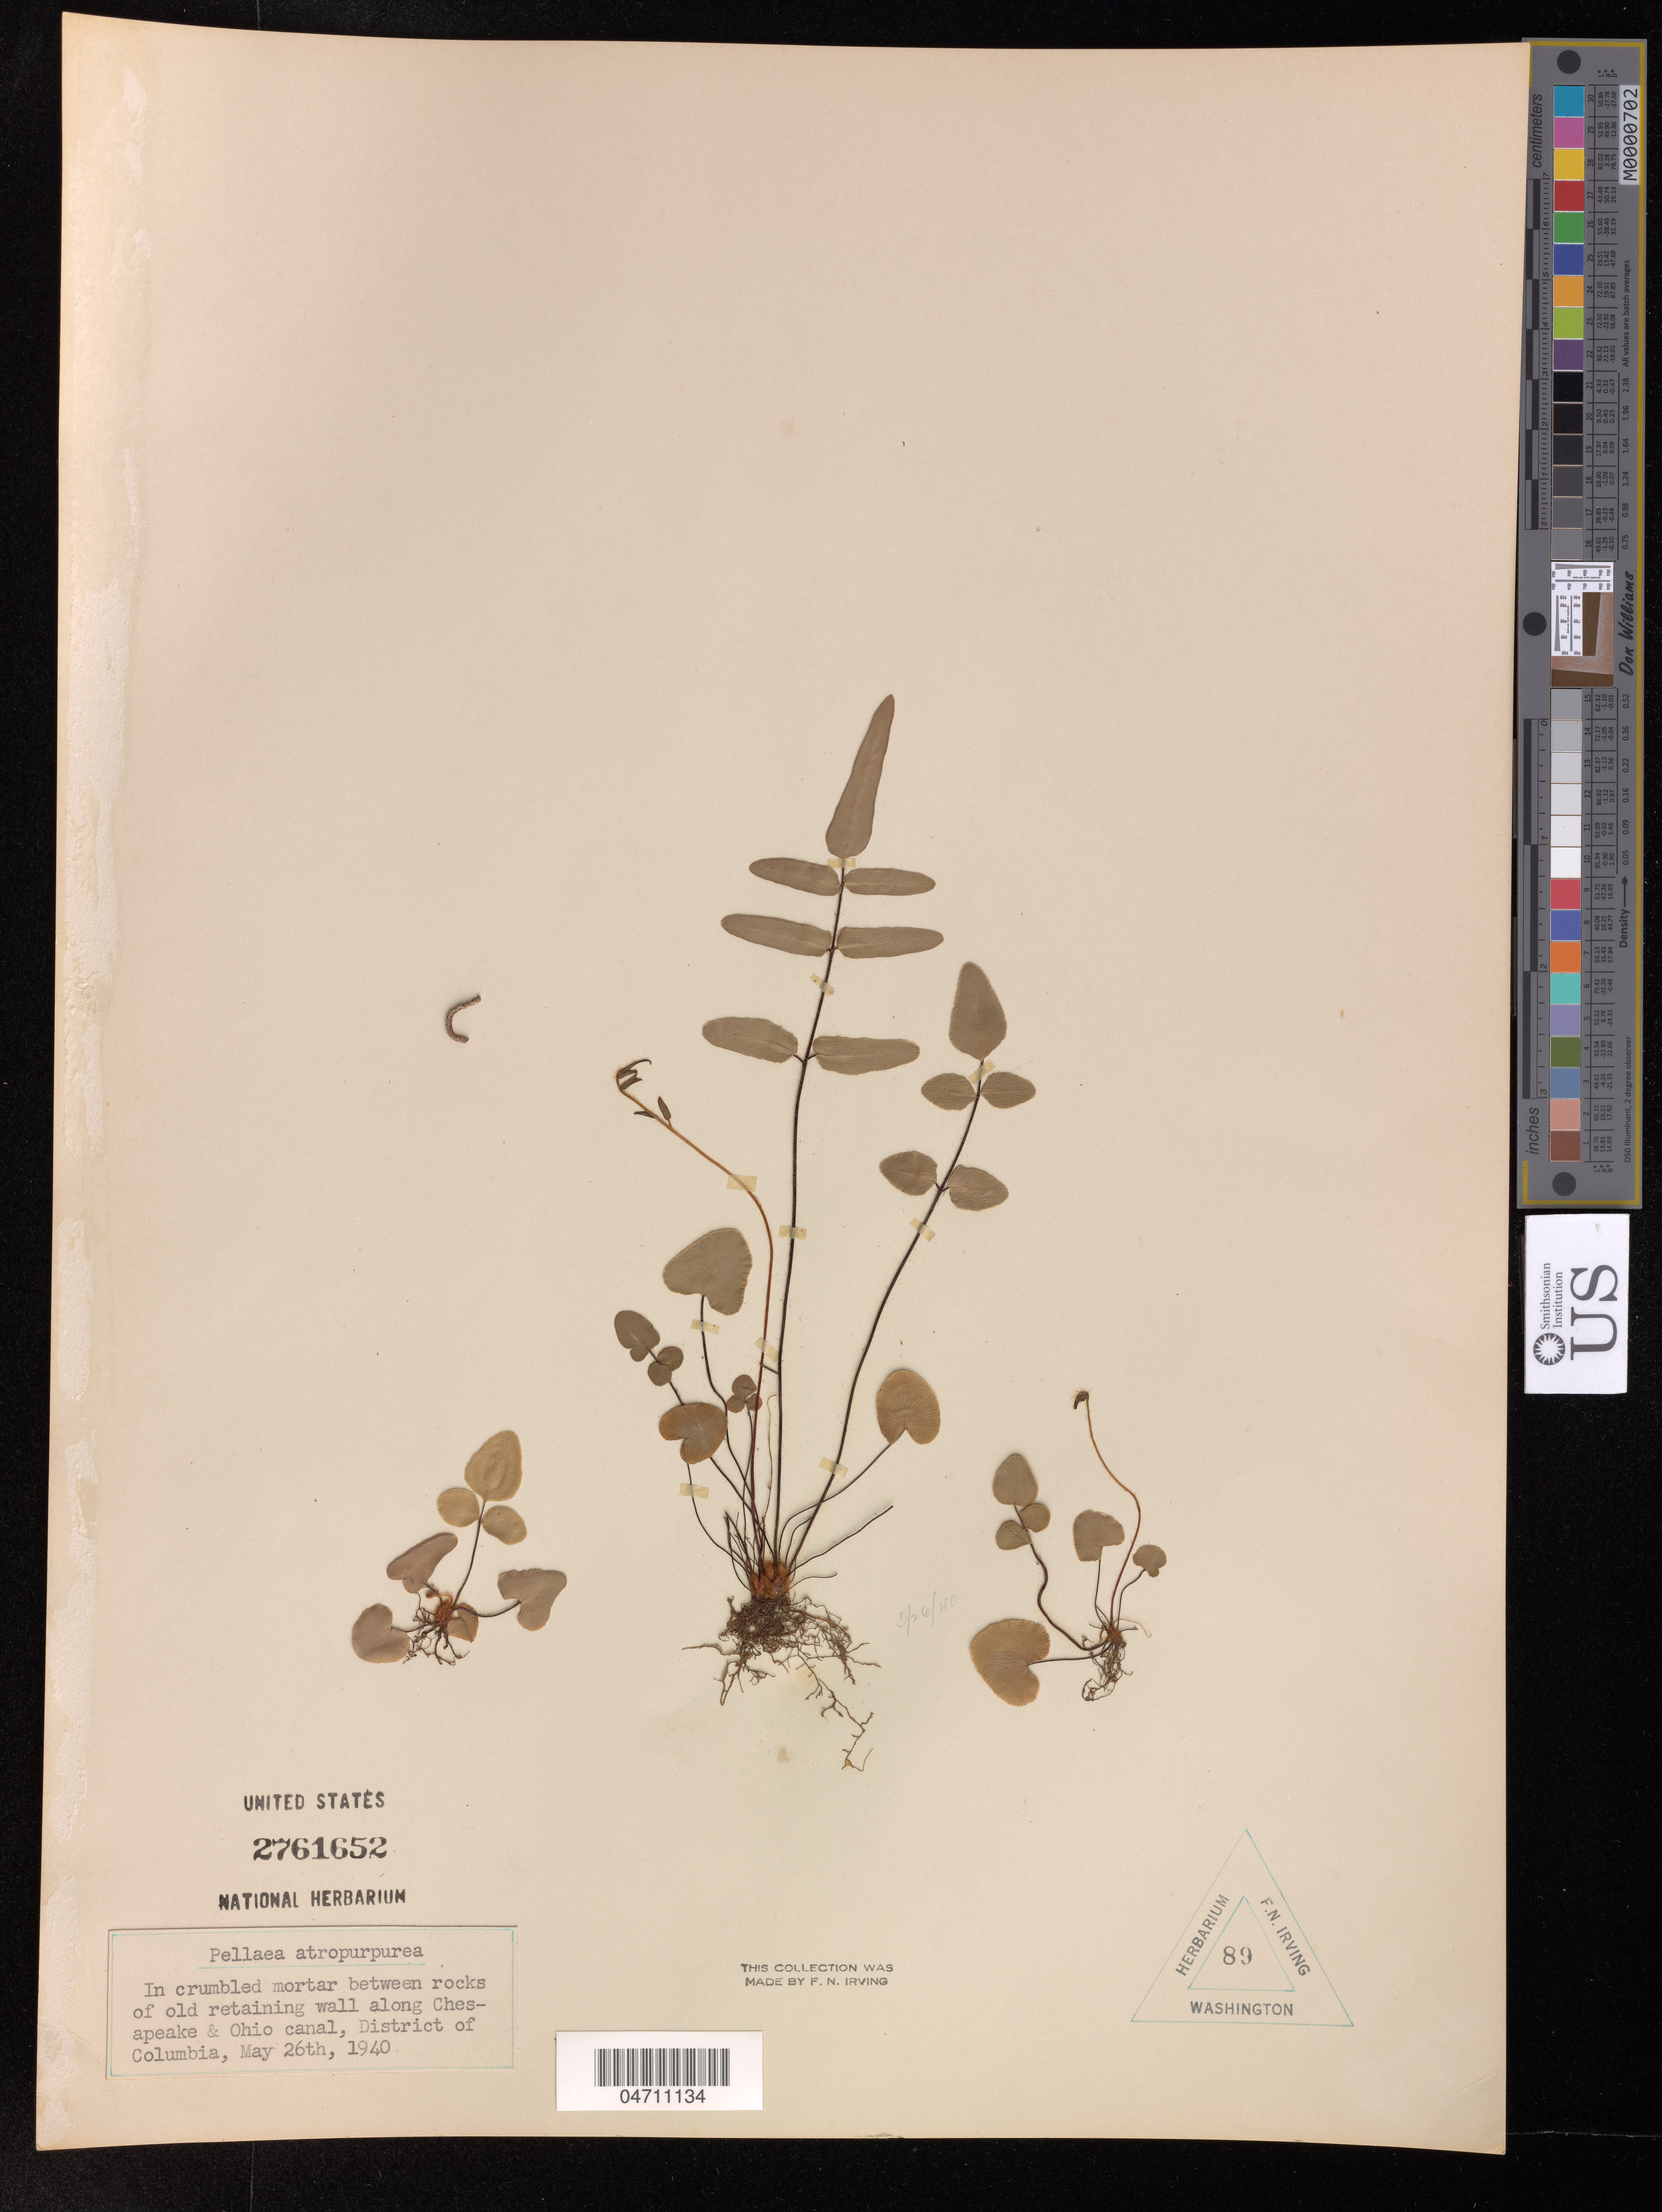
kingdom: Plantae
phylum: Tracheophyta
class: Polypodiopsida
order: Polypodiales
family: Pteridaceae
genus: Pellaea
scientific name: Pellaea atropurpurea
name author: (L.) Link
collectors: F. Irving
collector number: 89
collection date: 1940-05-26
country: United States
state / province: Washington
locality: Along Chesapeake & Ohio canal.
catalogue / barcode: US 2761652